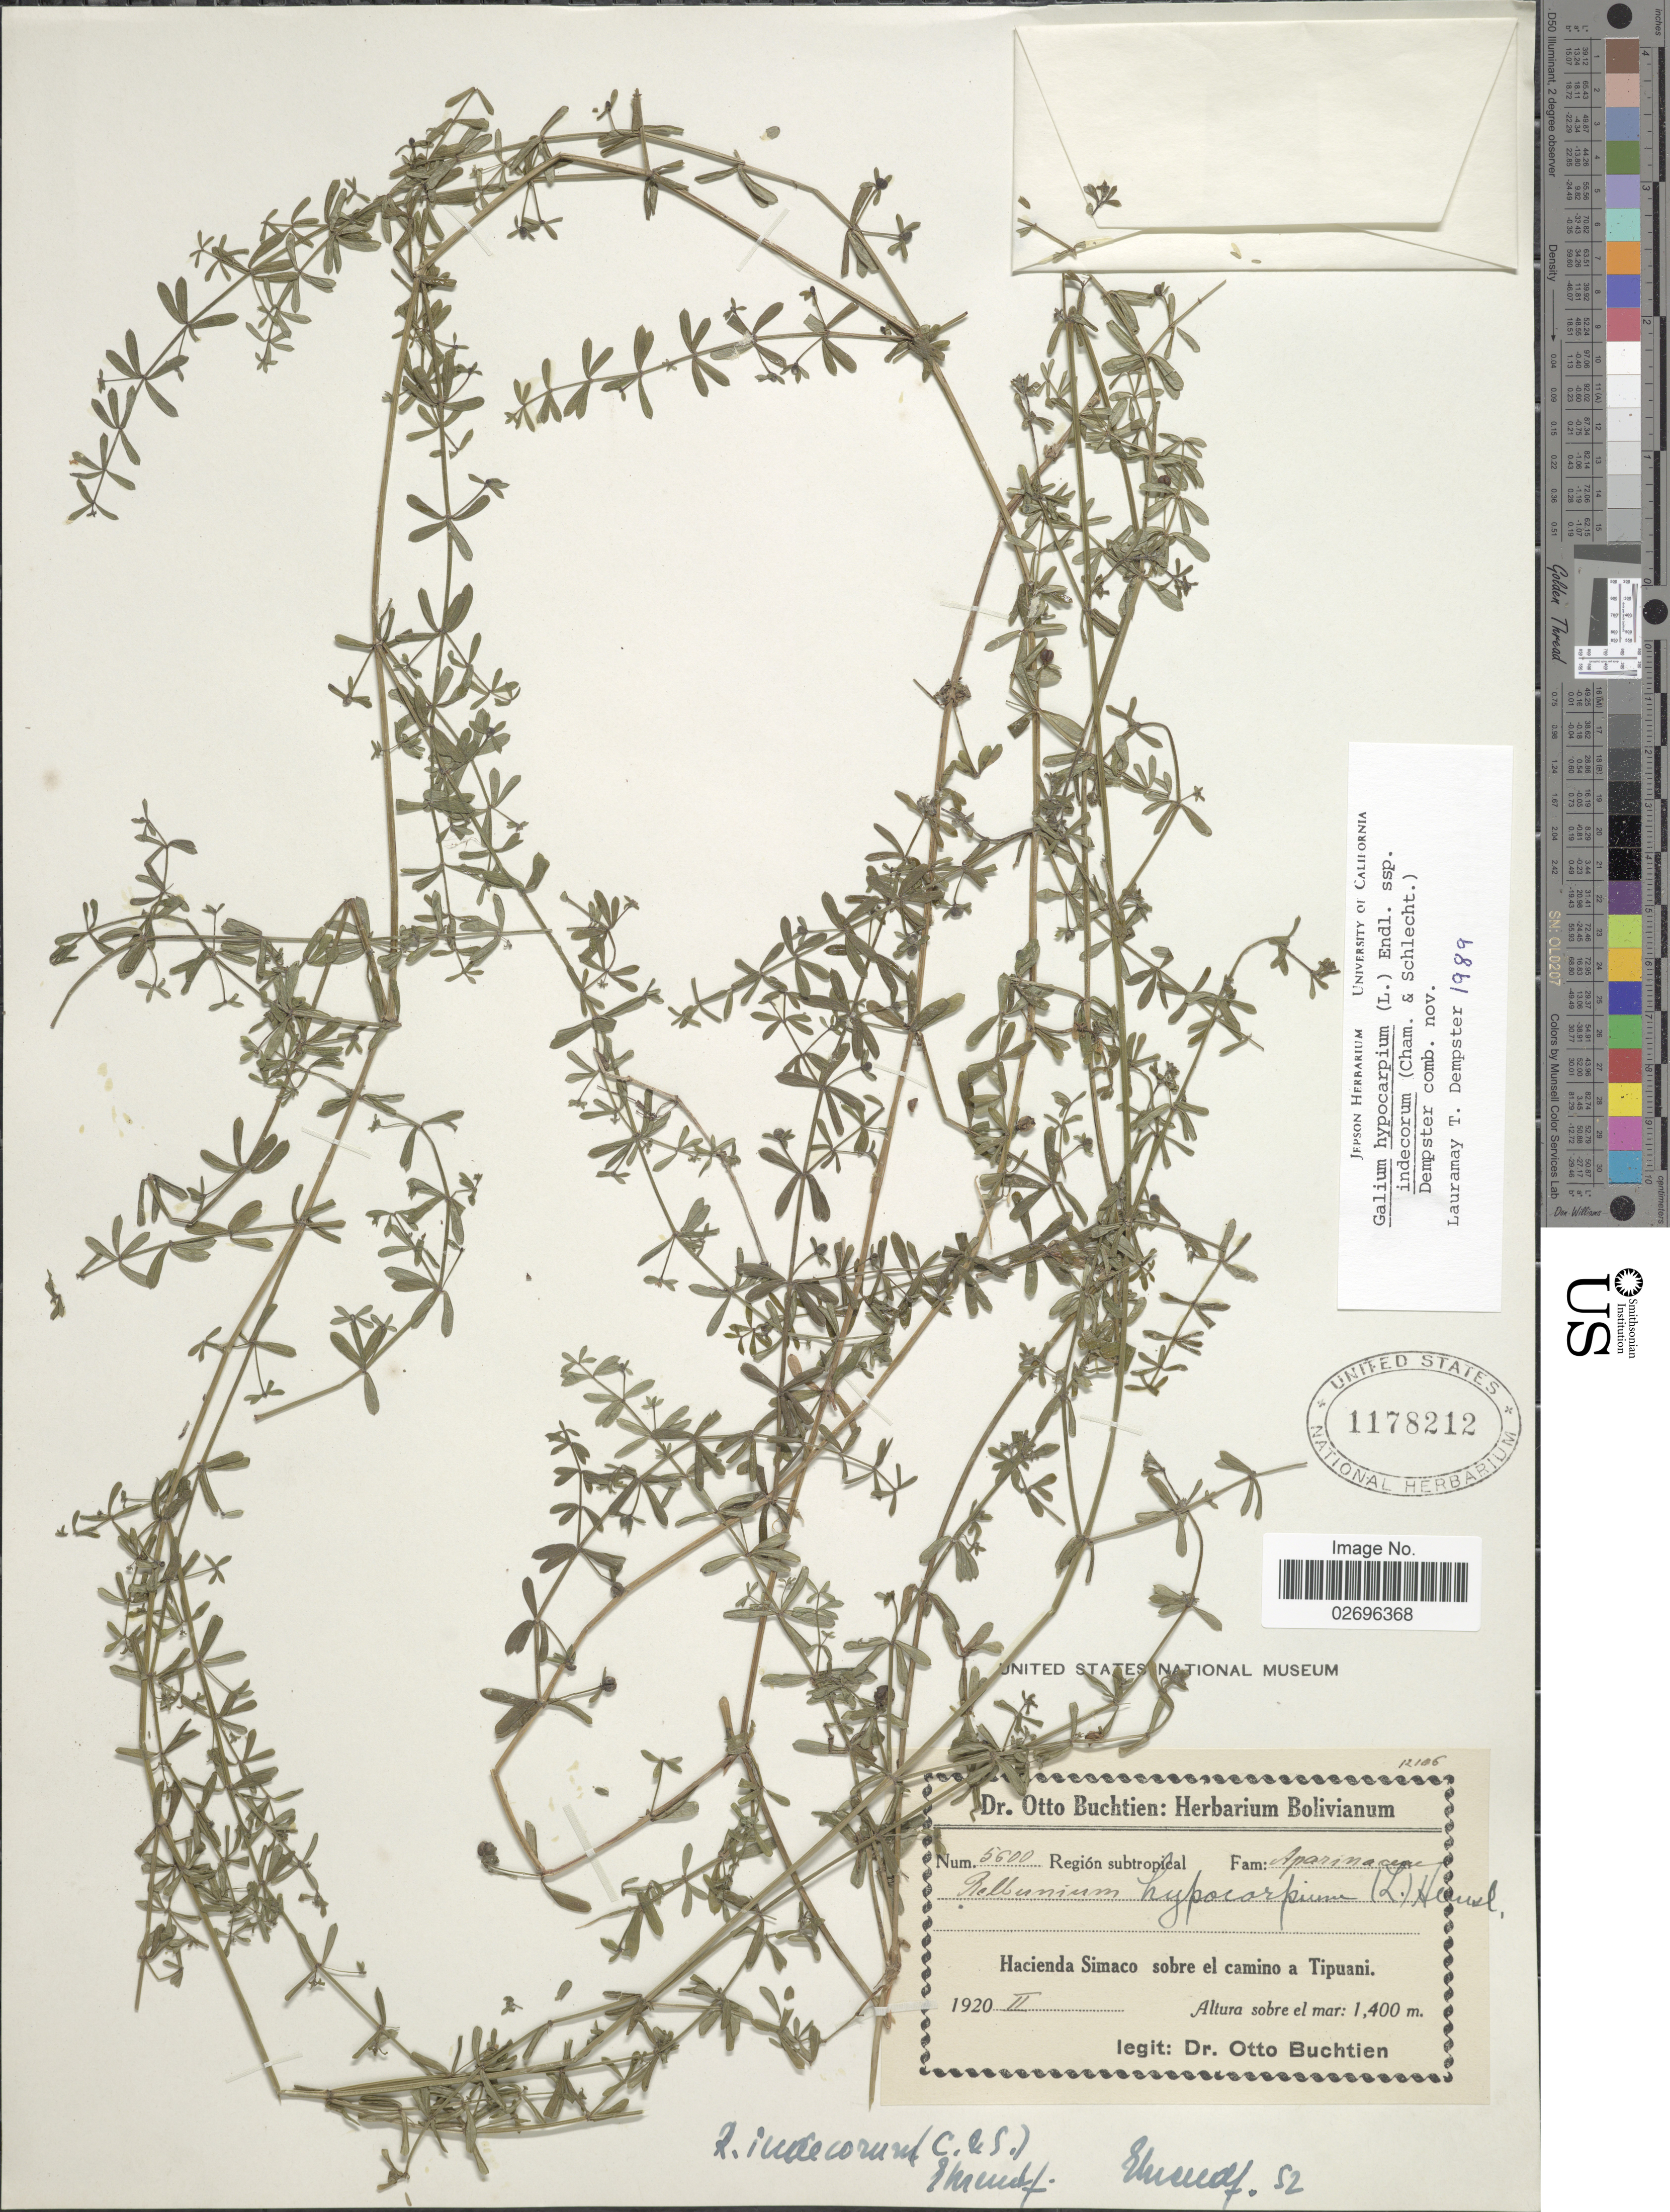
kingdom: Plantae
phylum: Tracheophyta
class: Magnoliopsida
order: Gentianales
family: Rubiaceae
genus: Galium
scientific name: Galium hypocarpium subsp. indecorum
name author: (Cham. & Schltdl.) Dempster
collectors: O. Buchtien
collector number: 5600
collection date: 1920-02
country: Bolivia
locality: Hacienda Simaco sobre el camino a Tipuani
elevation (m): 1400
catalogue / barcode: US 1178212